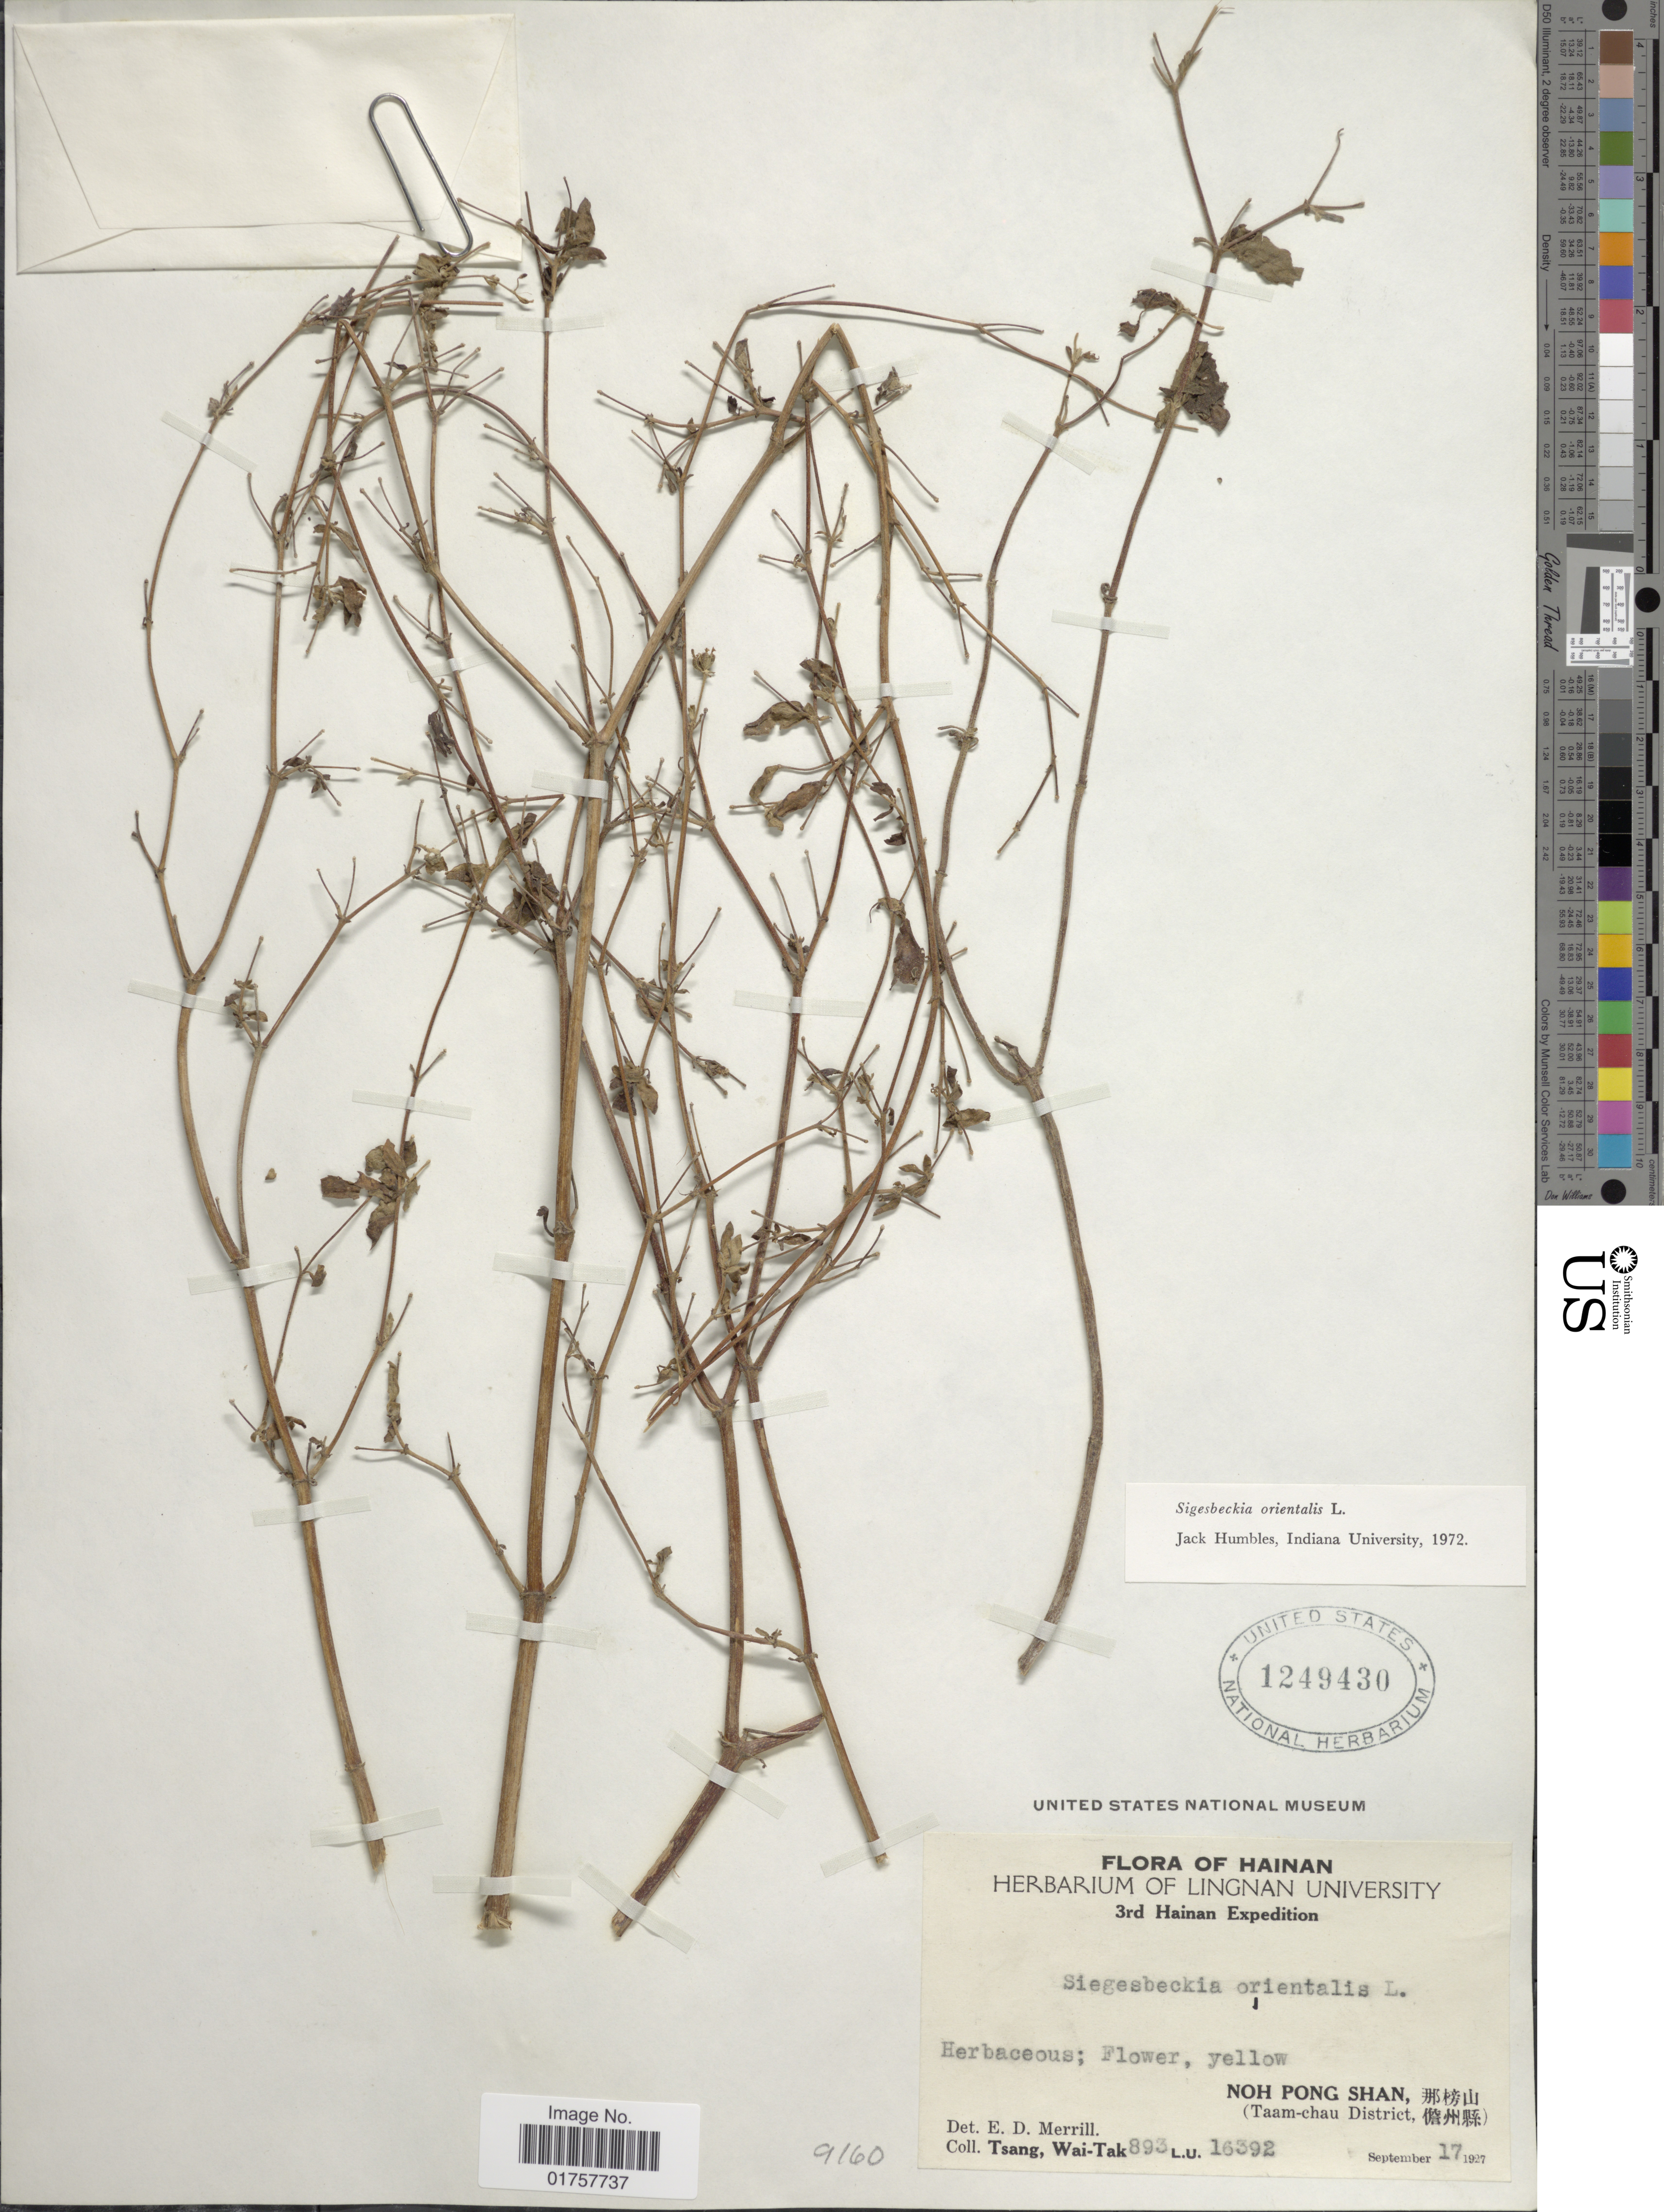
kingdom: Plantae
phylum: Tracheophyta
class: Magnoliopsida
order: Asterales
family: Asteraceae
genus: Sigesbeckia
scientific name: Sigesbeckia orientalis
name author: L.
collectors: W. T. Tsang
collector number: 893L.U.16392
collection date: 1927-09-17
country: China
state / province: Hainan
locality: Noh Pong Shan (Taam-chau District)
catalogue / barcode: US 1249430